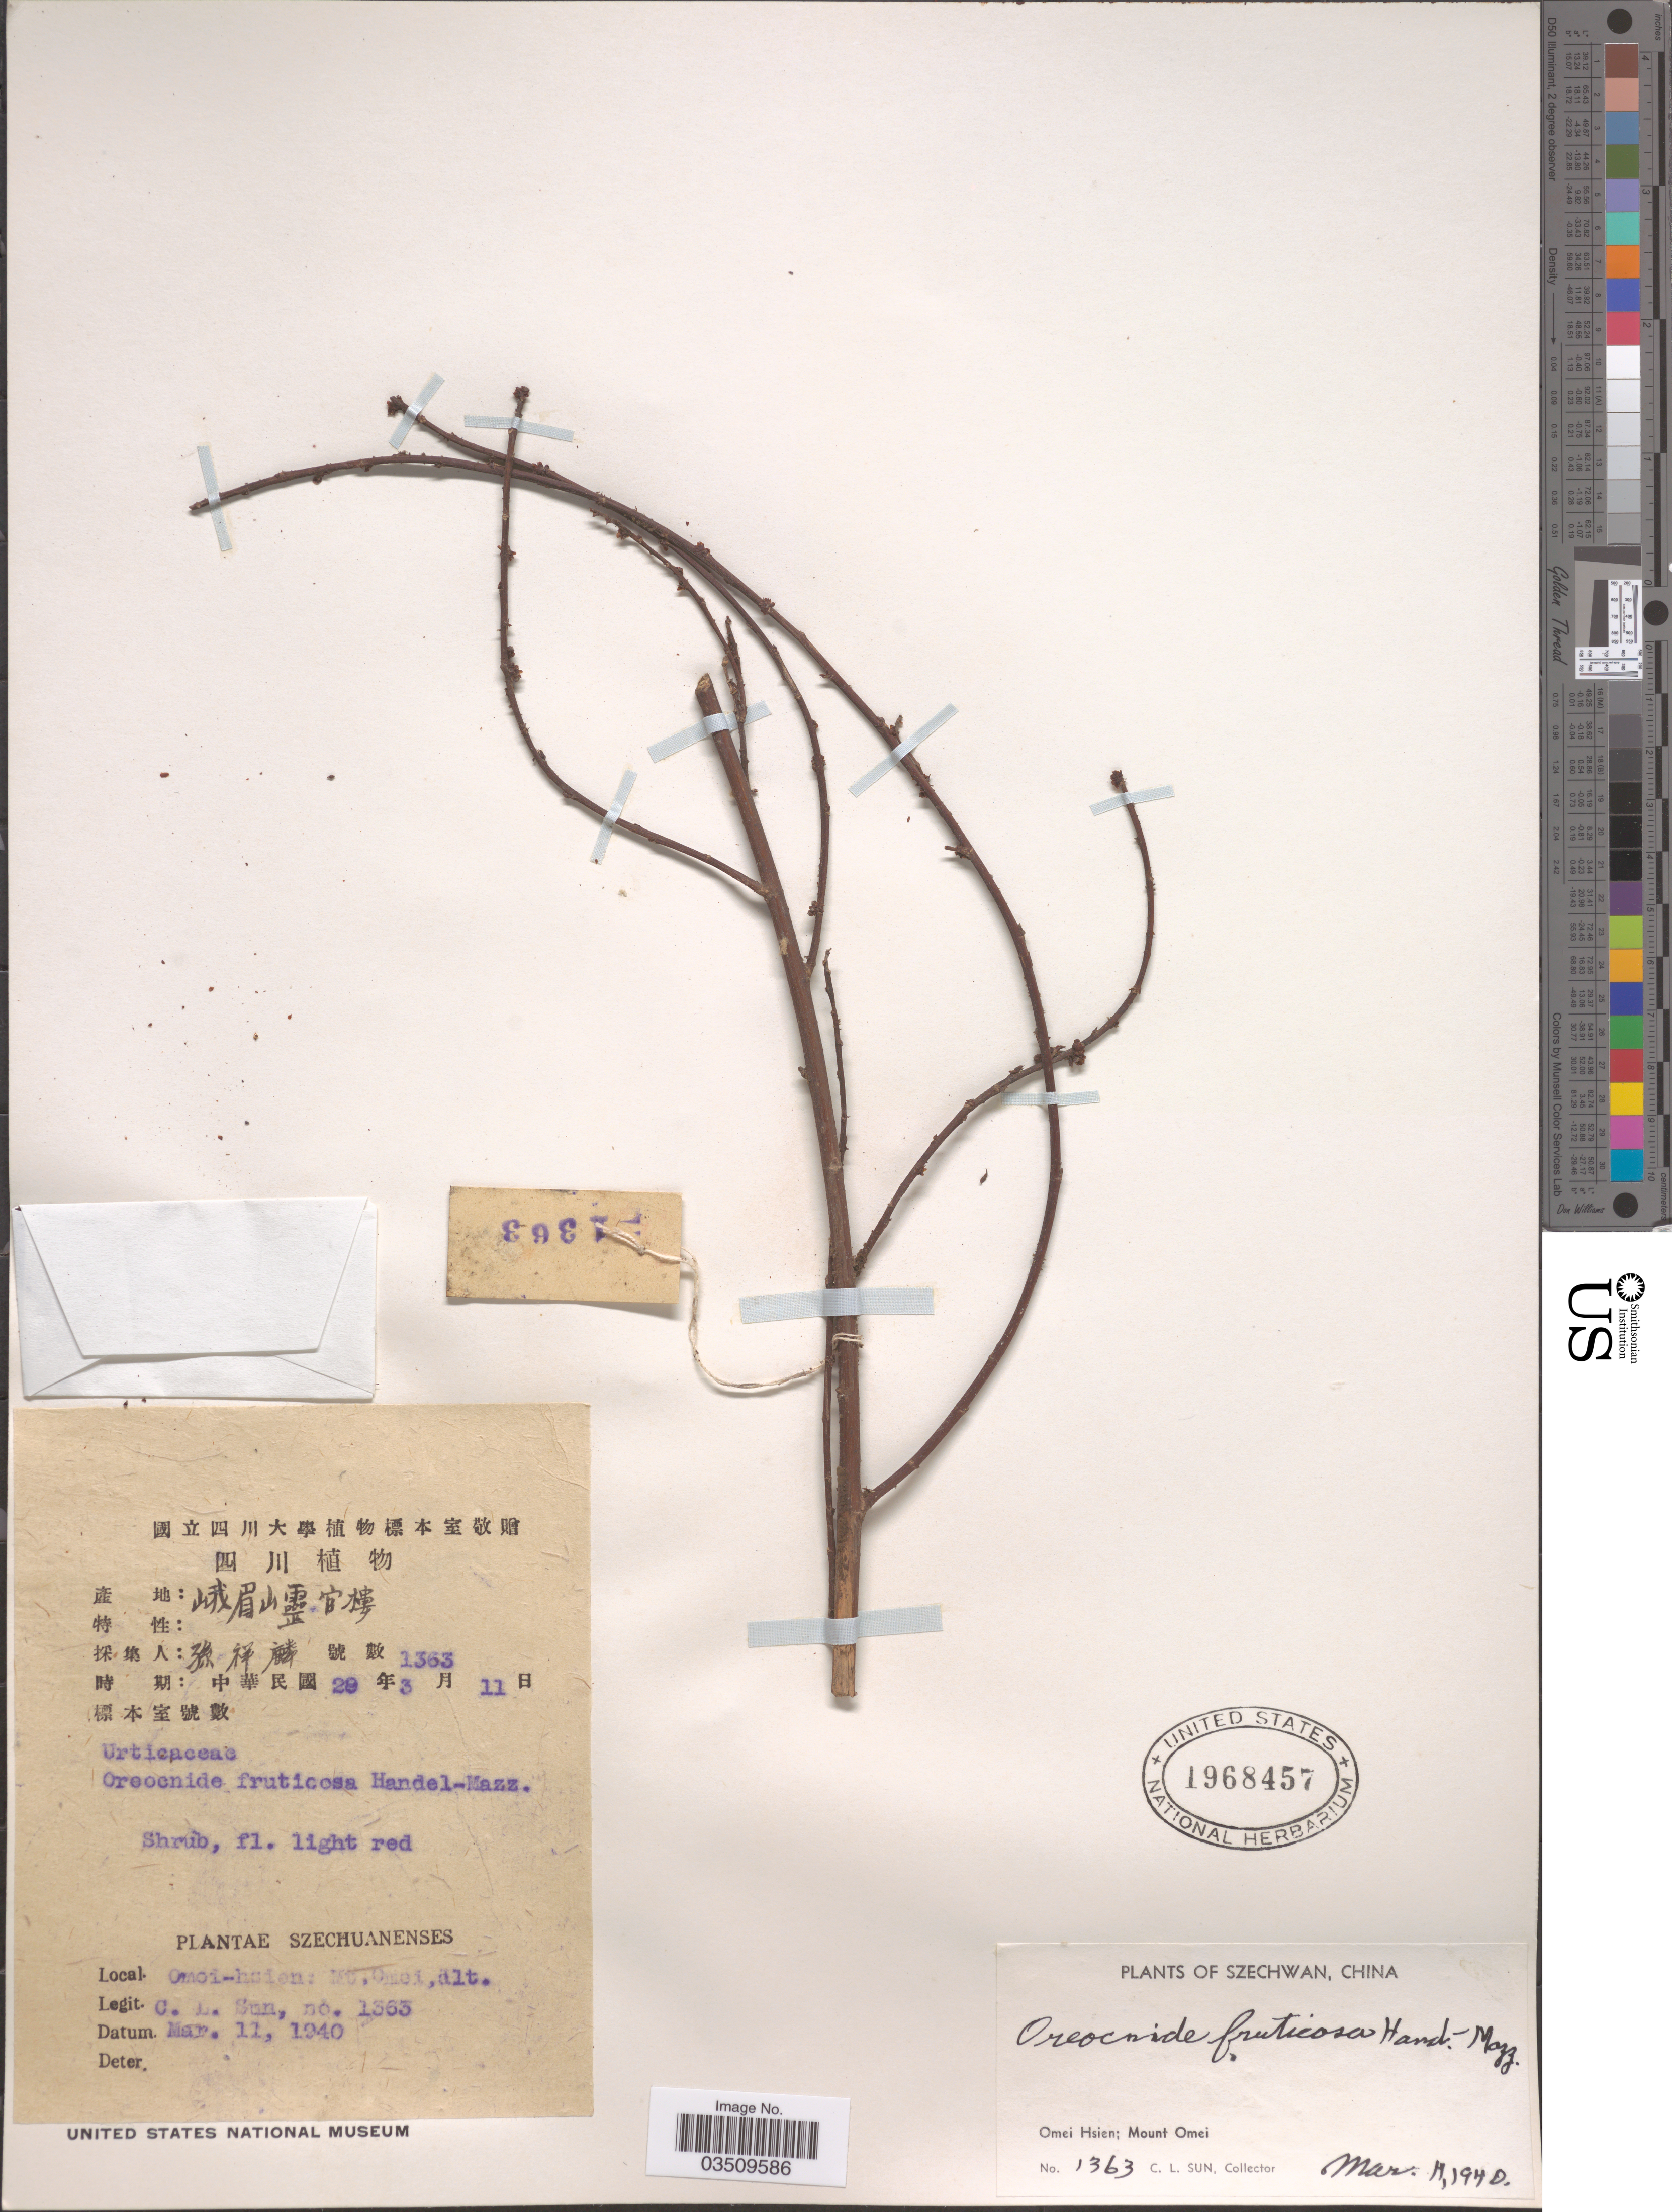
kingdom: Plantae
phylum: Tracheophyta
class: Magnoliopsida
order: Rosales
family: Urticaceae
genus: Oreocnide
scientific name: Oreocnide frutescens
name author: (Thunb.) Miq.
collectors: C. Sun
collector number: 1363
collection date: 1940-03-11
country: China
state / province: Sichuan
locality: Szechwan, Omei Hsien; Mount Omei.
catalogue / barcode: US 1968457